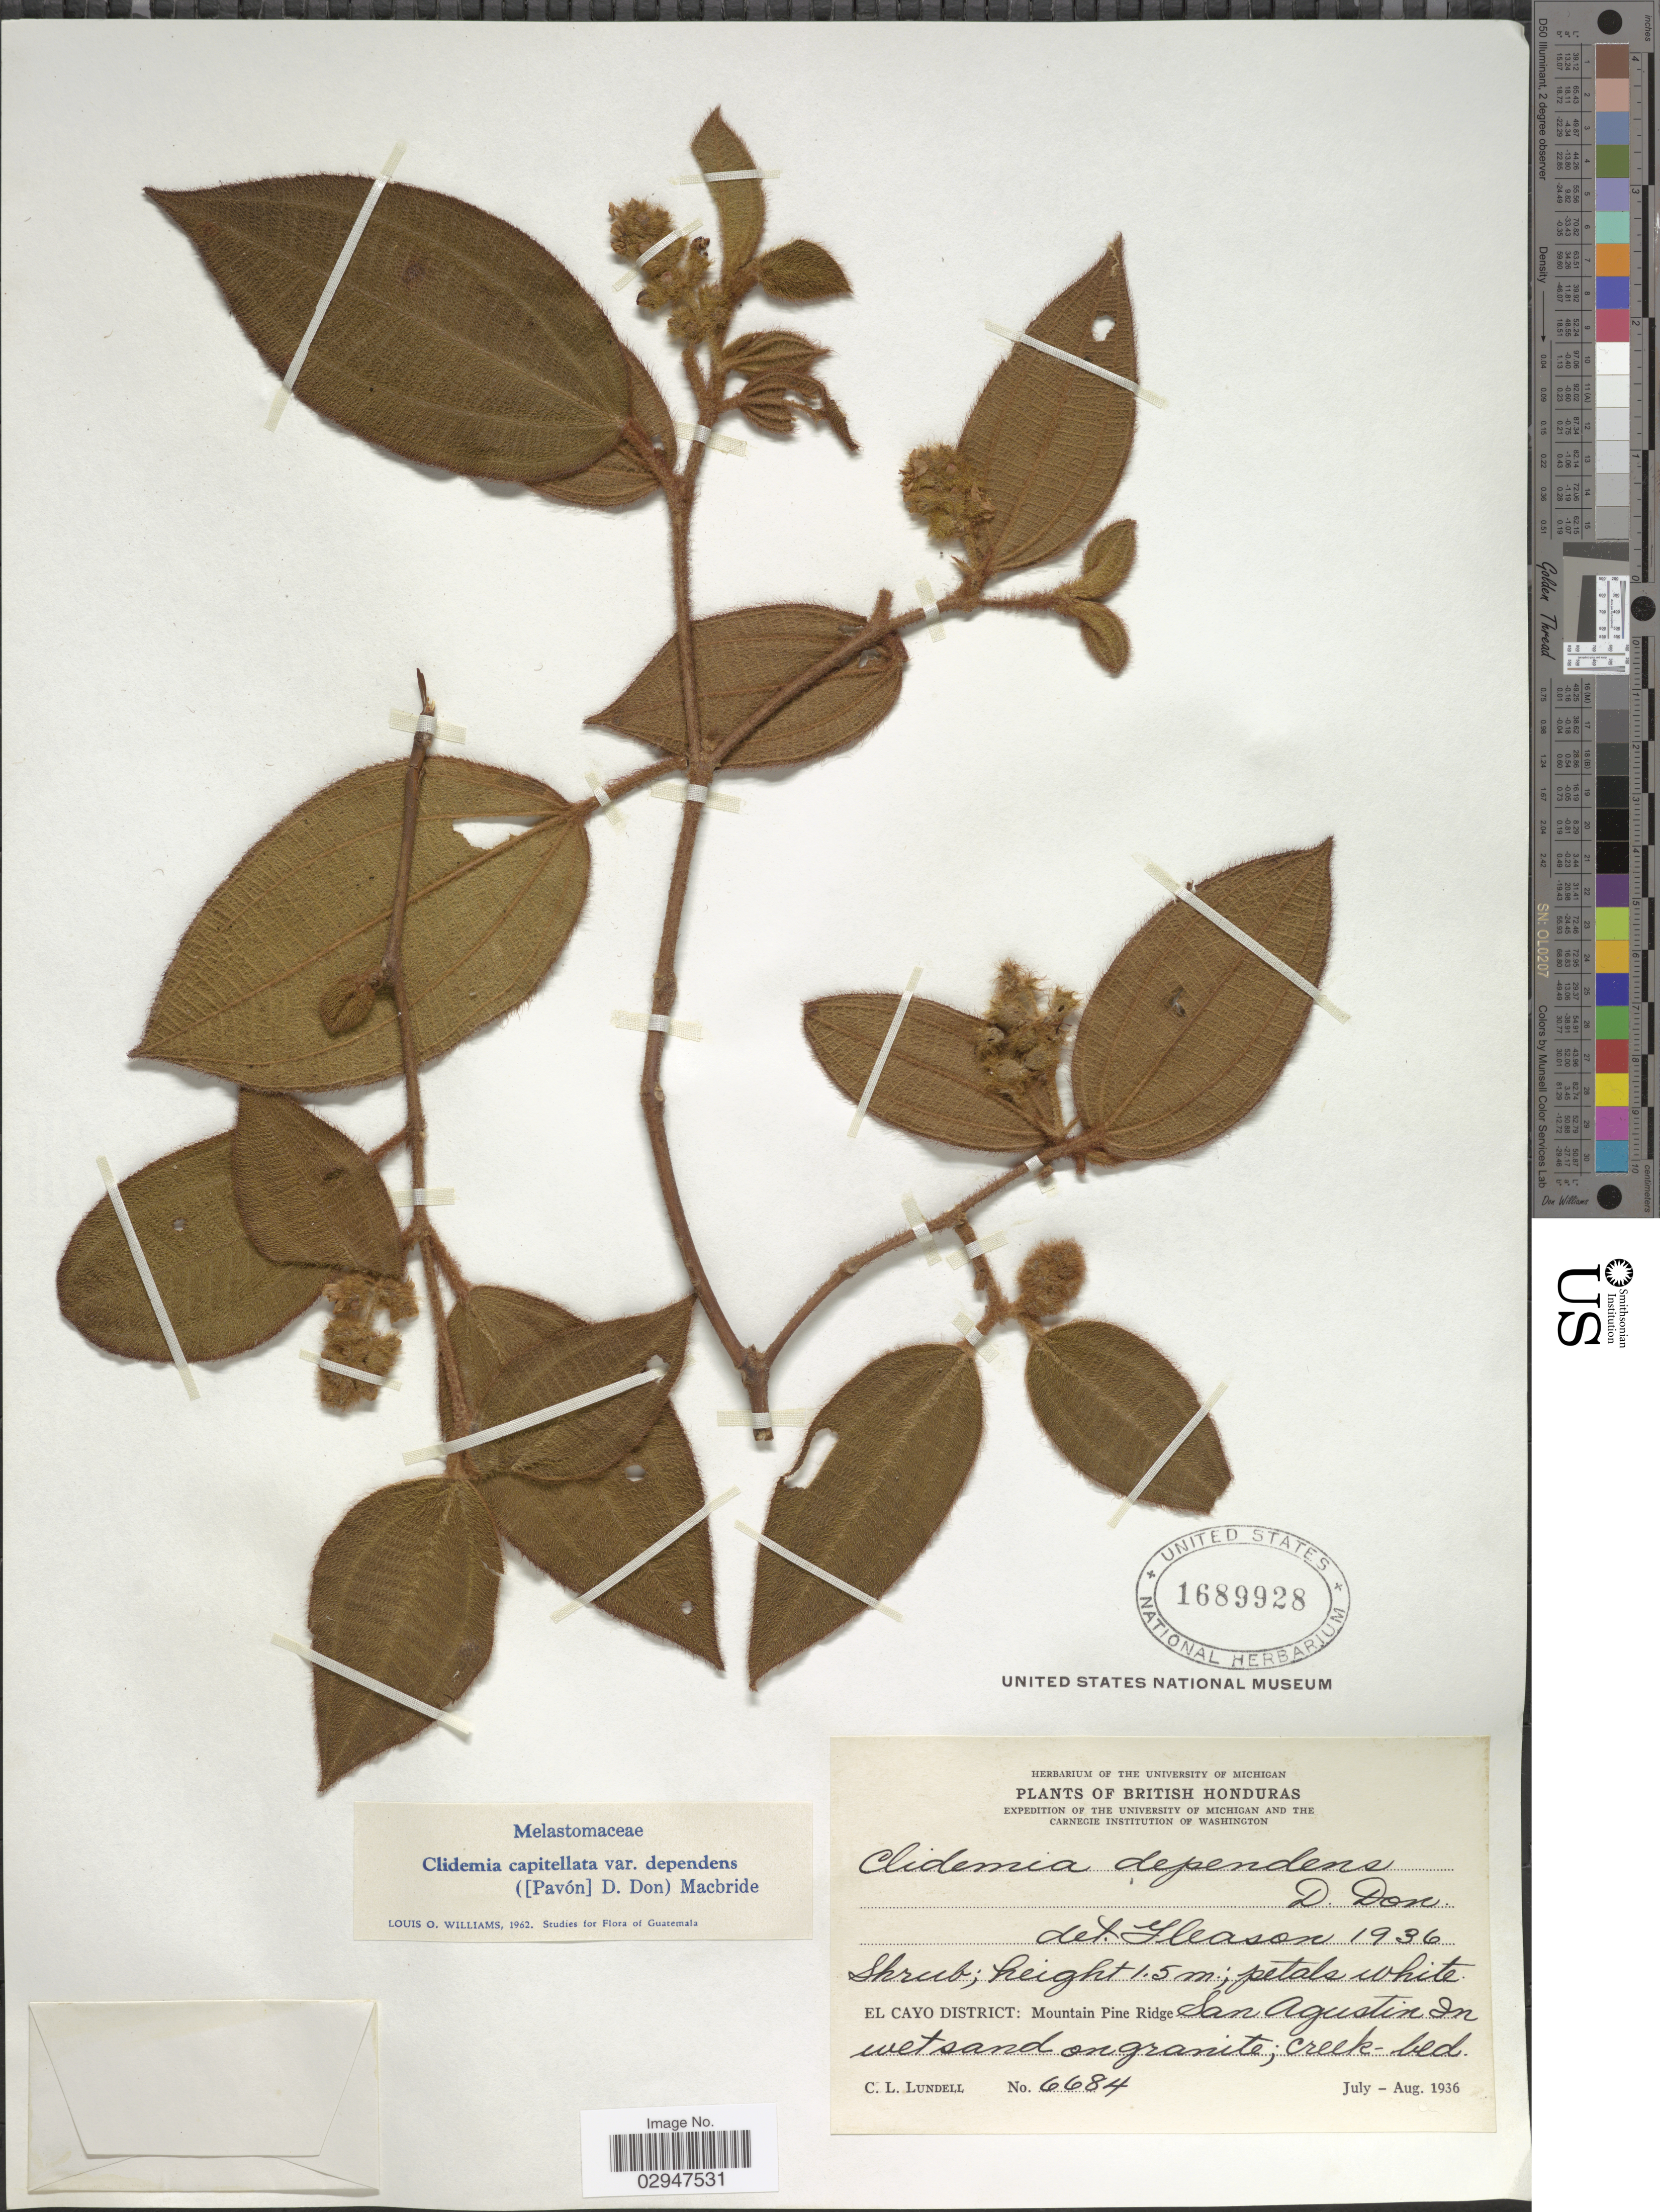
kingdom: Plantae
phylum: Tracheophyta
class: Magnoliopsida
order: Myrtales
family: Melastomataceae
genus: Clidemia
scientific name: Clidemia capitellata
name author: (Bonpl.) D. Don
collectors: C. L. Lundell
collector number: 6684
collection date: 1936-07/1936-08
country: Belize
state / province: Cayo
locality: British Honduras. El Cayo: Mountain Pine Ridge San Agustin.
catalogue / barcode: US 1689928